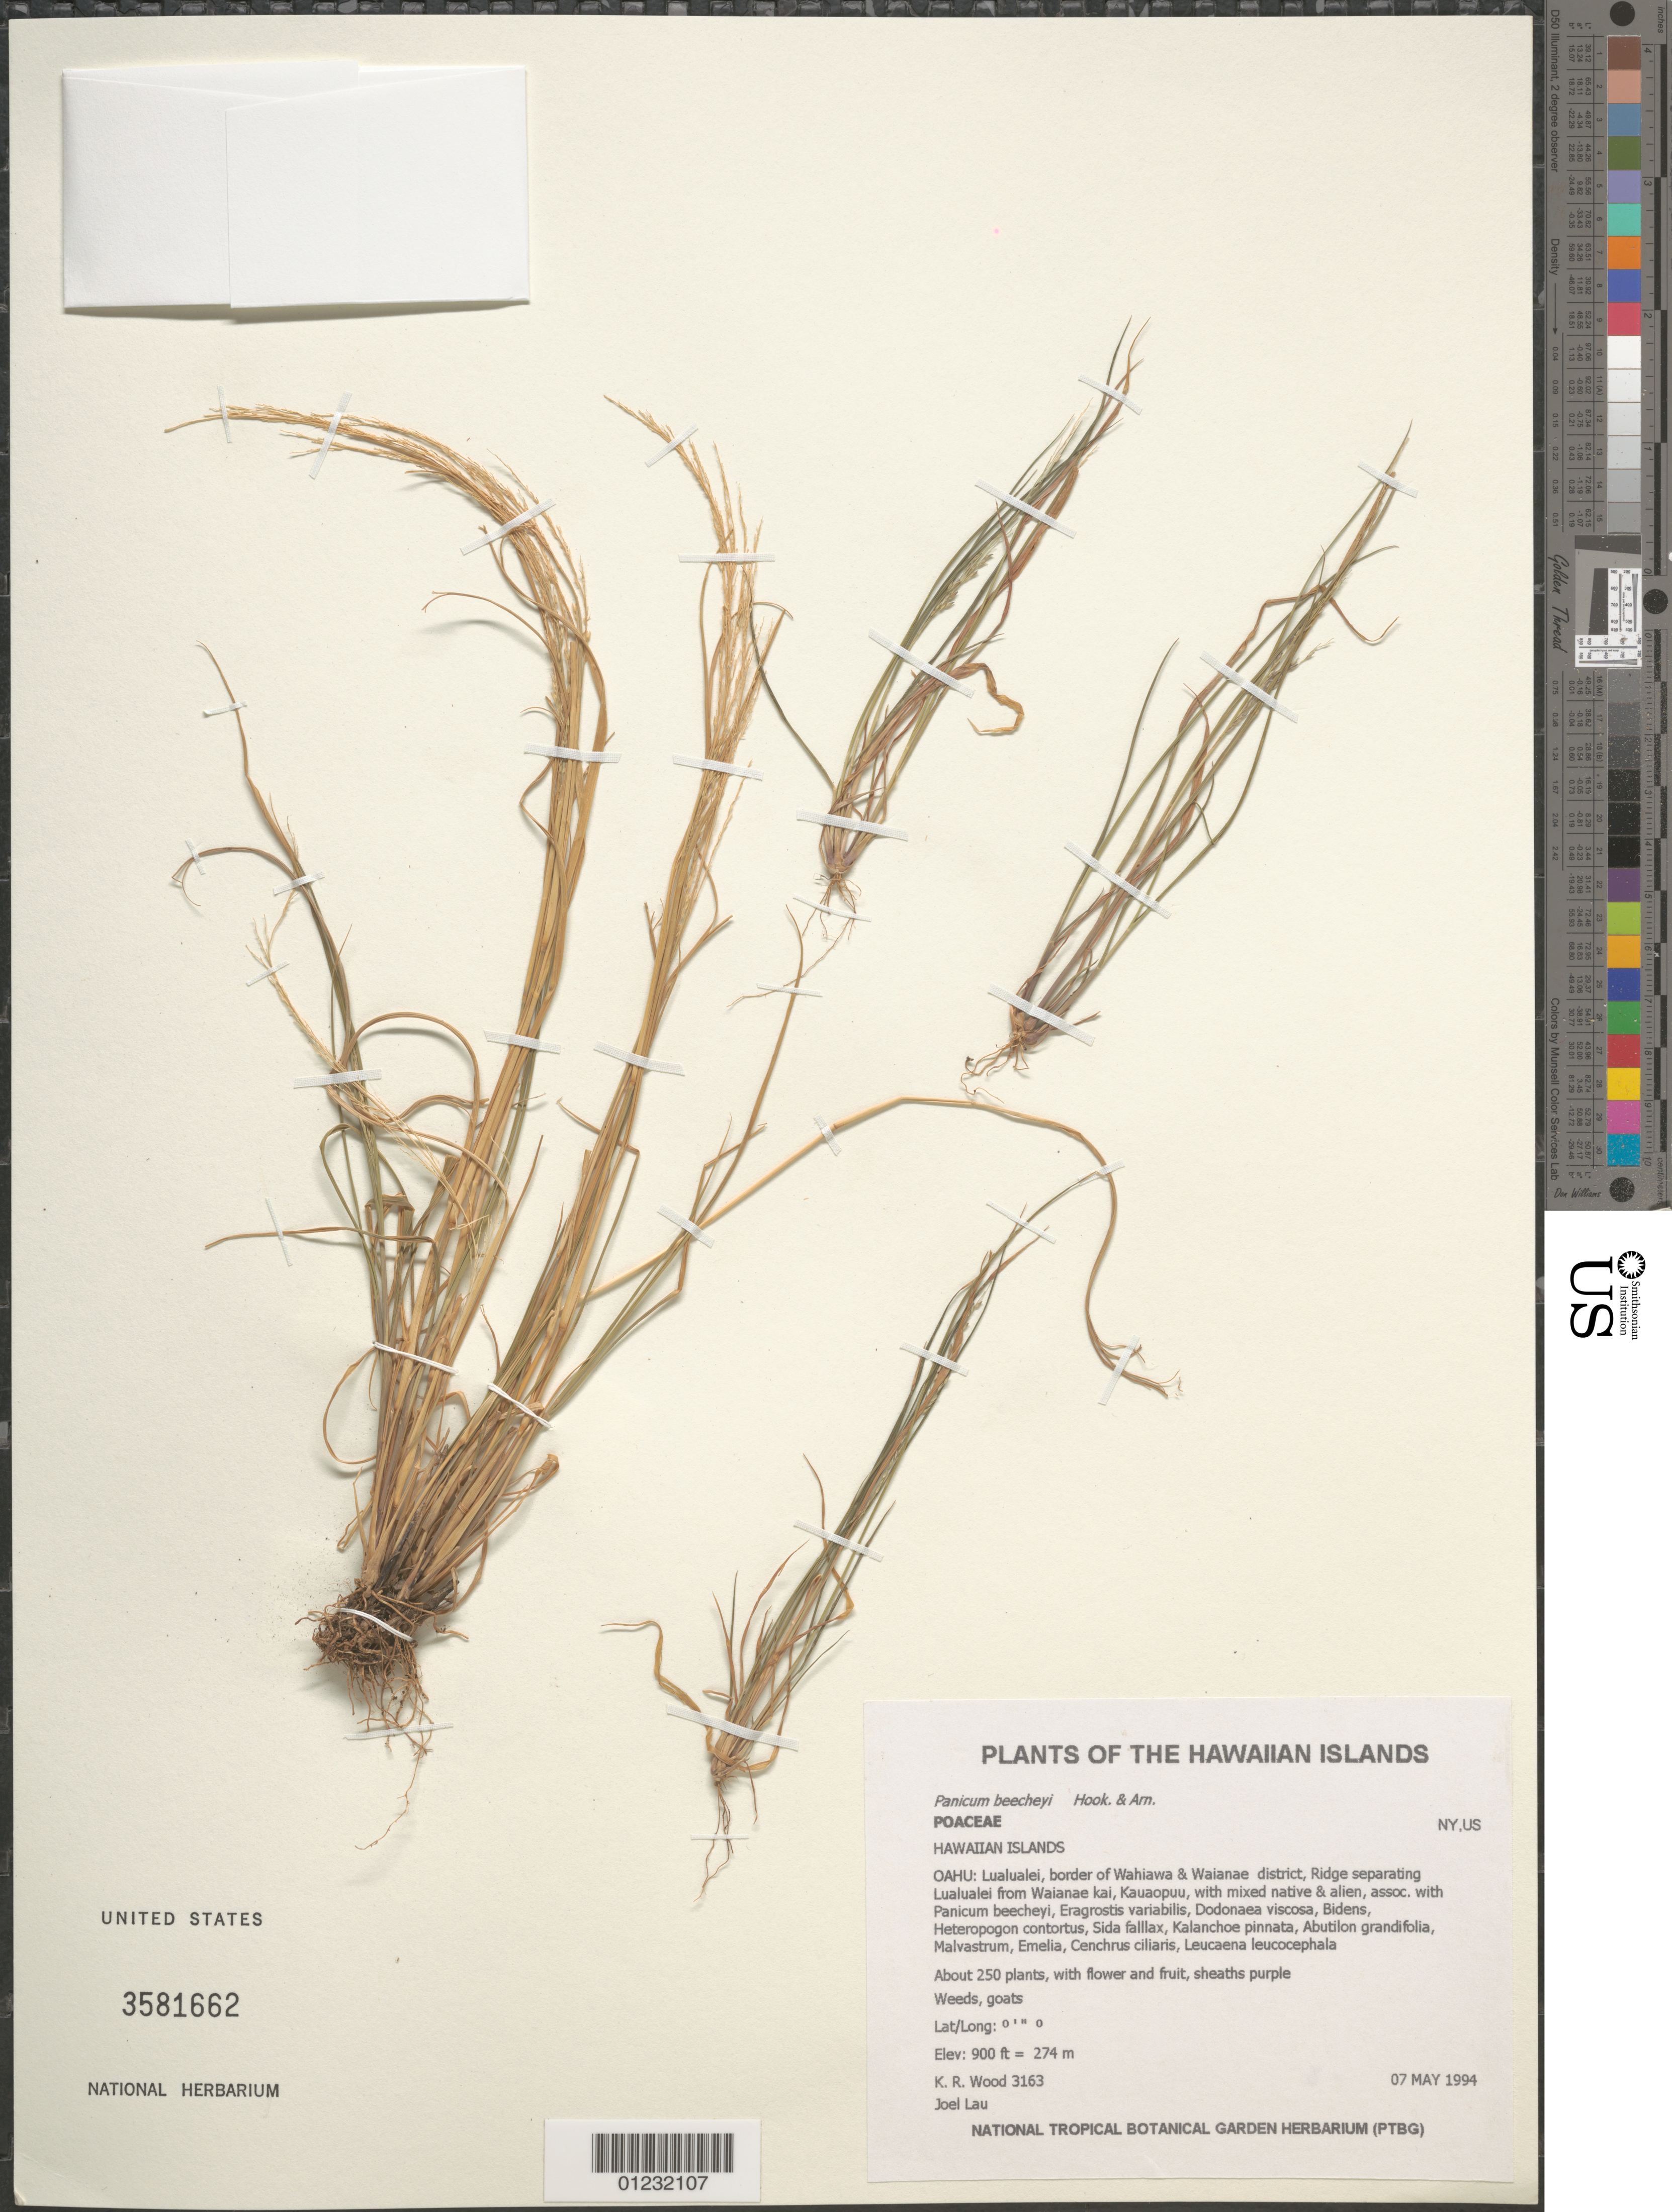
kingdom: Plantae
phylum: Tracheophyta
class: Liliopsida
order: Poales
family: Poaceae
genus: Panicum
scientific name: Panicum beecheyi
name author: Hook. & Arn.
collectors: K. R. Wood & J. Lau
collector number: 3163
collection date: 1994-05-07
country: United States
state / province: Hawaii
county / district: Honolulu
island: Oahu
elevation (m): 274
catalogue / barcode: US 3581662